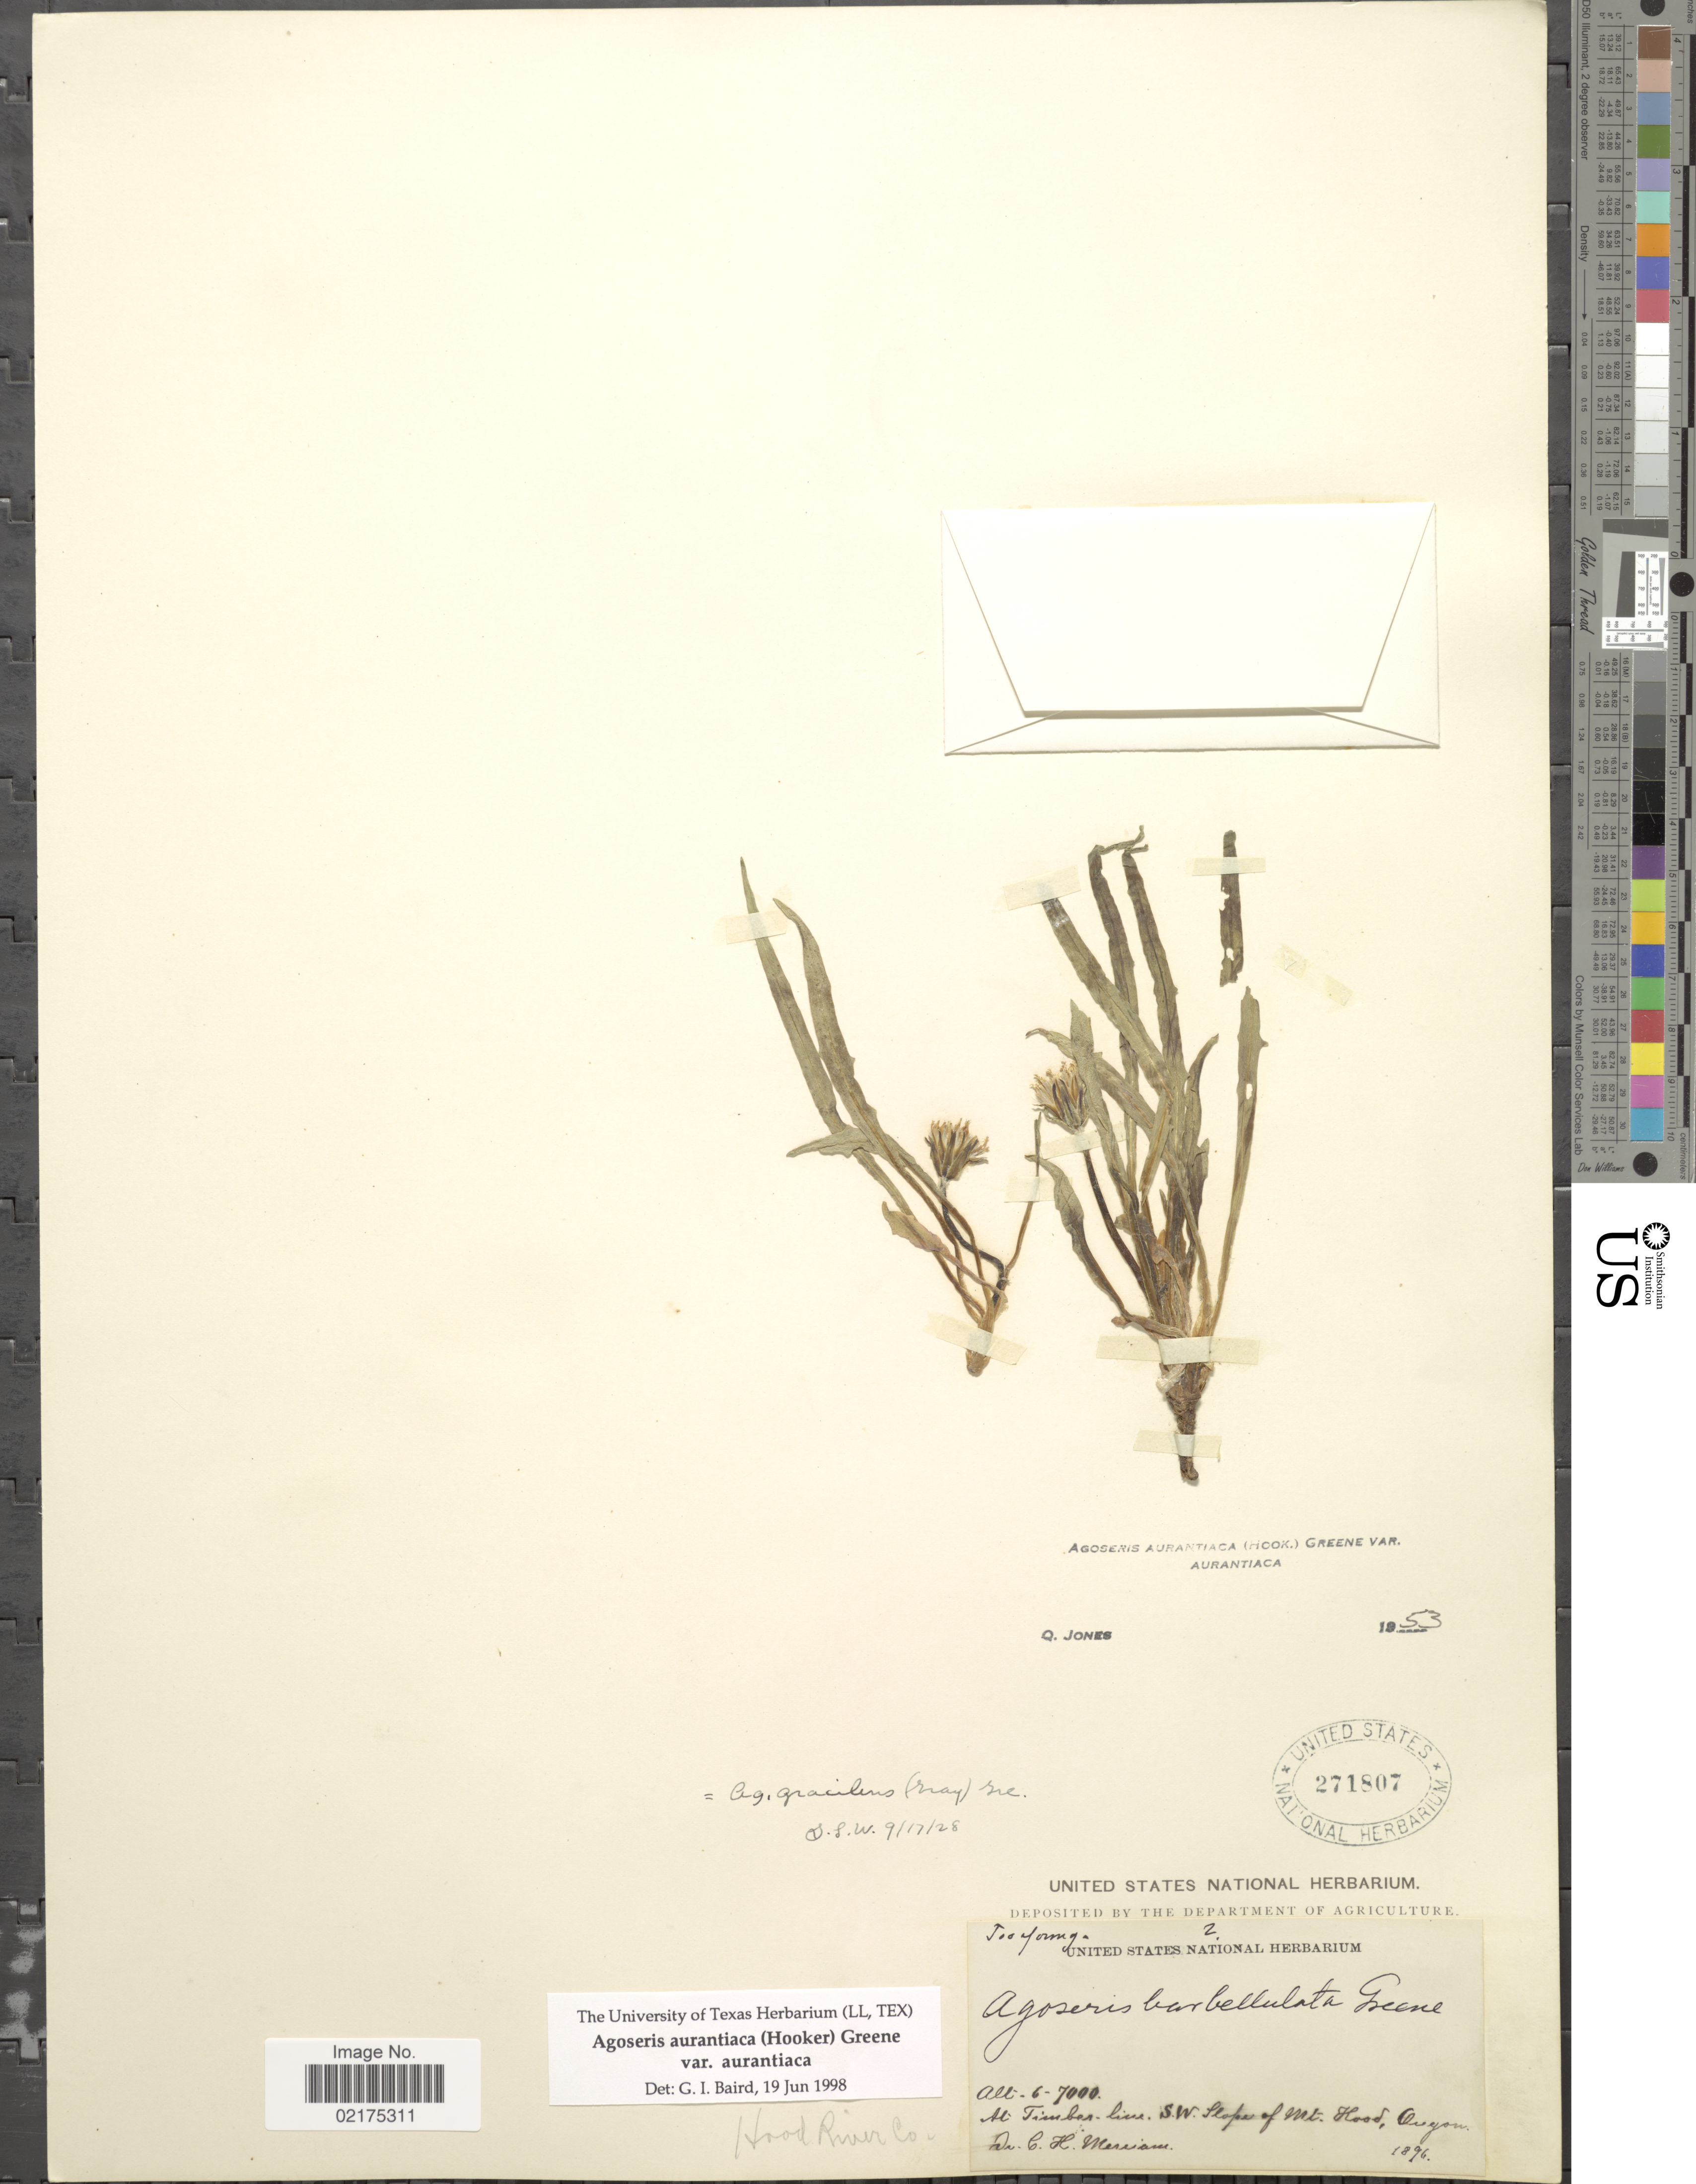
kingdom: Plantae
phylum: Tracheophyta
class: Magnoliopsida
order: Asterales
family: Asteraceae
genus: Agoseris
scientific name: Agoseris aurantiaca var. aurantiaca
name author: (Hook.) Greene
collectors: C. Merriam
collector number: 2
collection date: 1896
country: United States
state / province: Oregon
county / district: Hood River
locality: Hood River Co., at Timber line, S.W. slopes of Mt. Hood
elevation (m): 1829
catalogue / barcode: US 271807